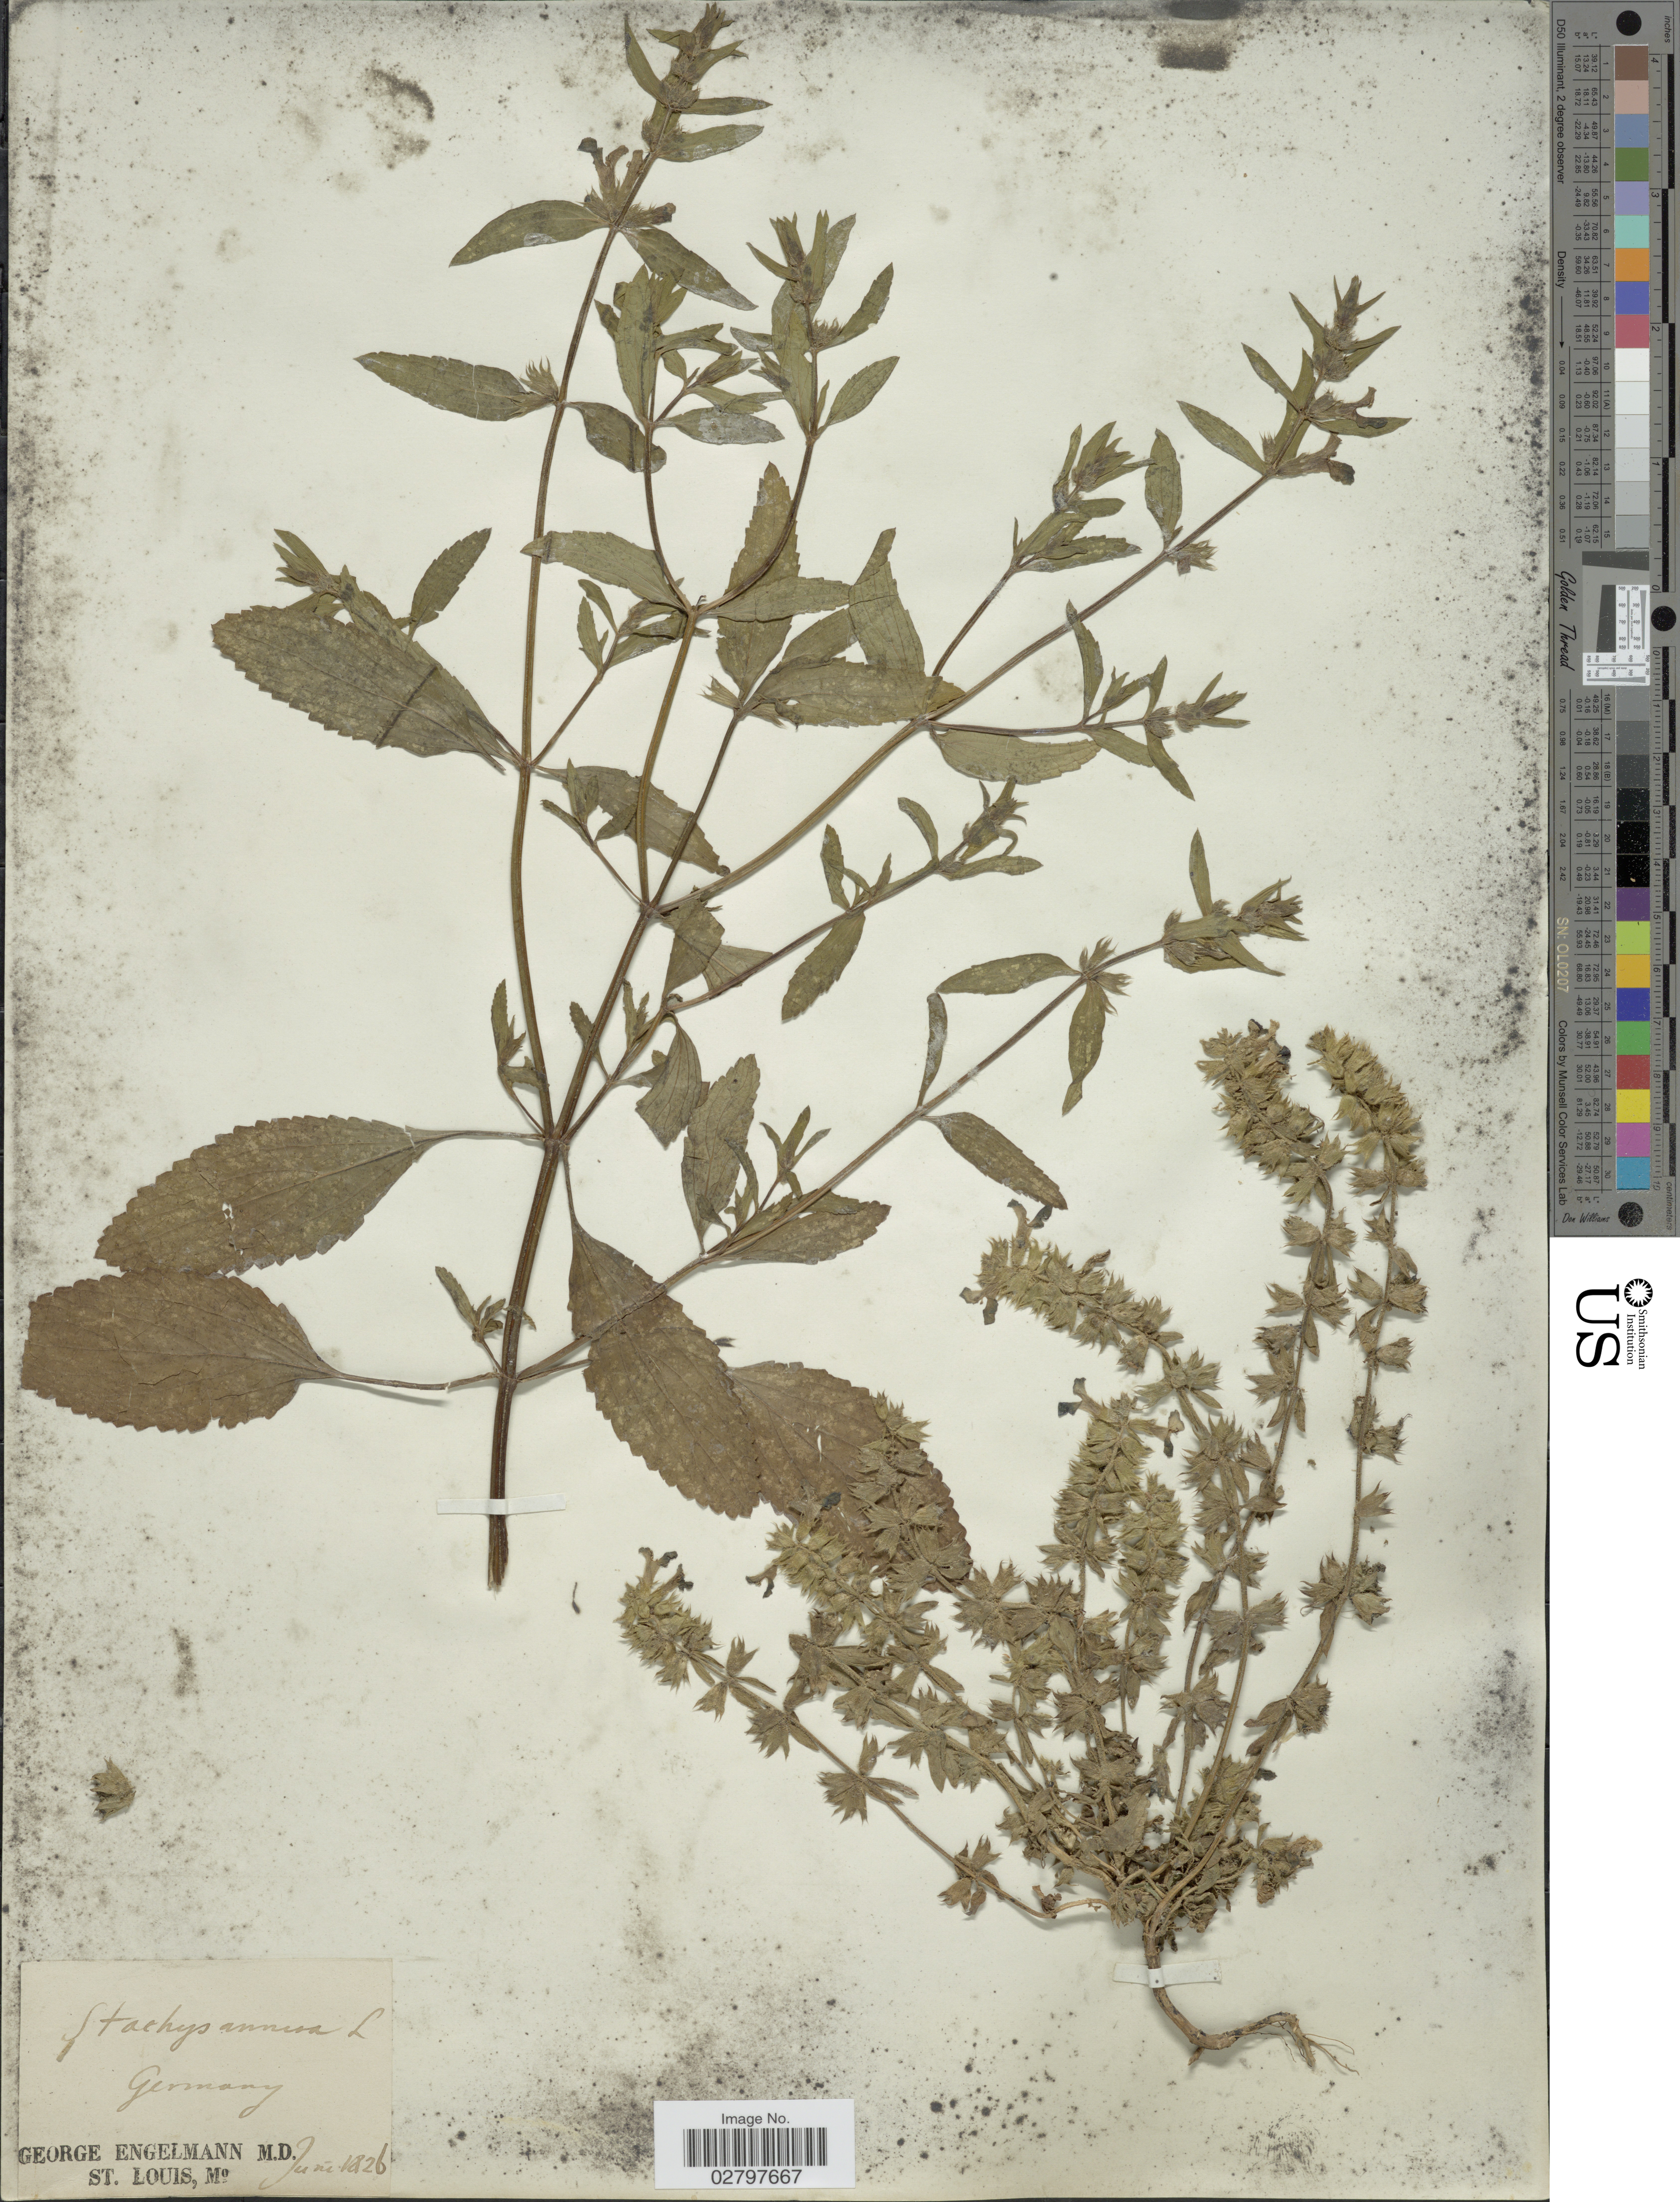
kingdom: Plantae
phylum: Tracheophyta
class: Magnoliopsida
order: Lamiales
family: Lamiaceae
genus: Stachys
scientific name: Stachys annua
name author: (L.) L.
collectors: G. Engelmann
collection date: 1826-06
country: Germany